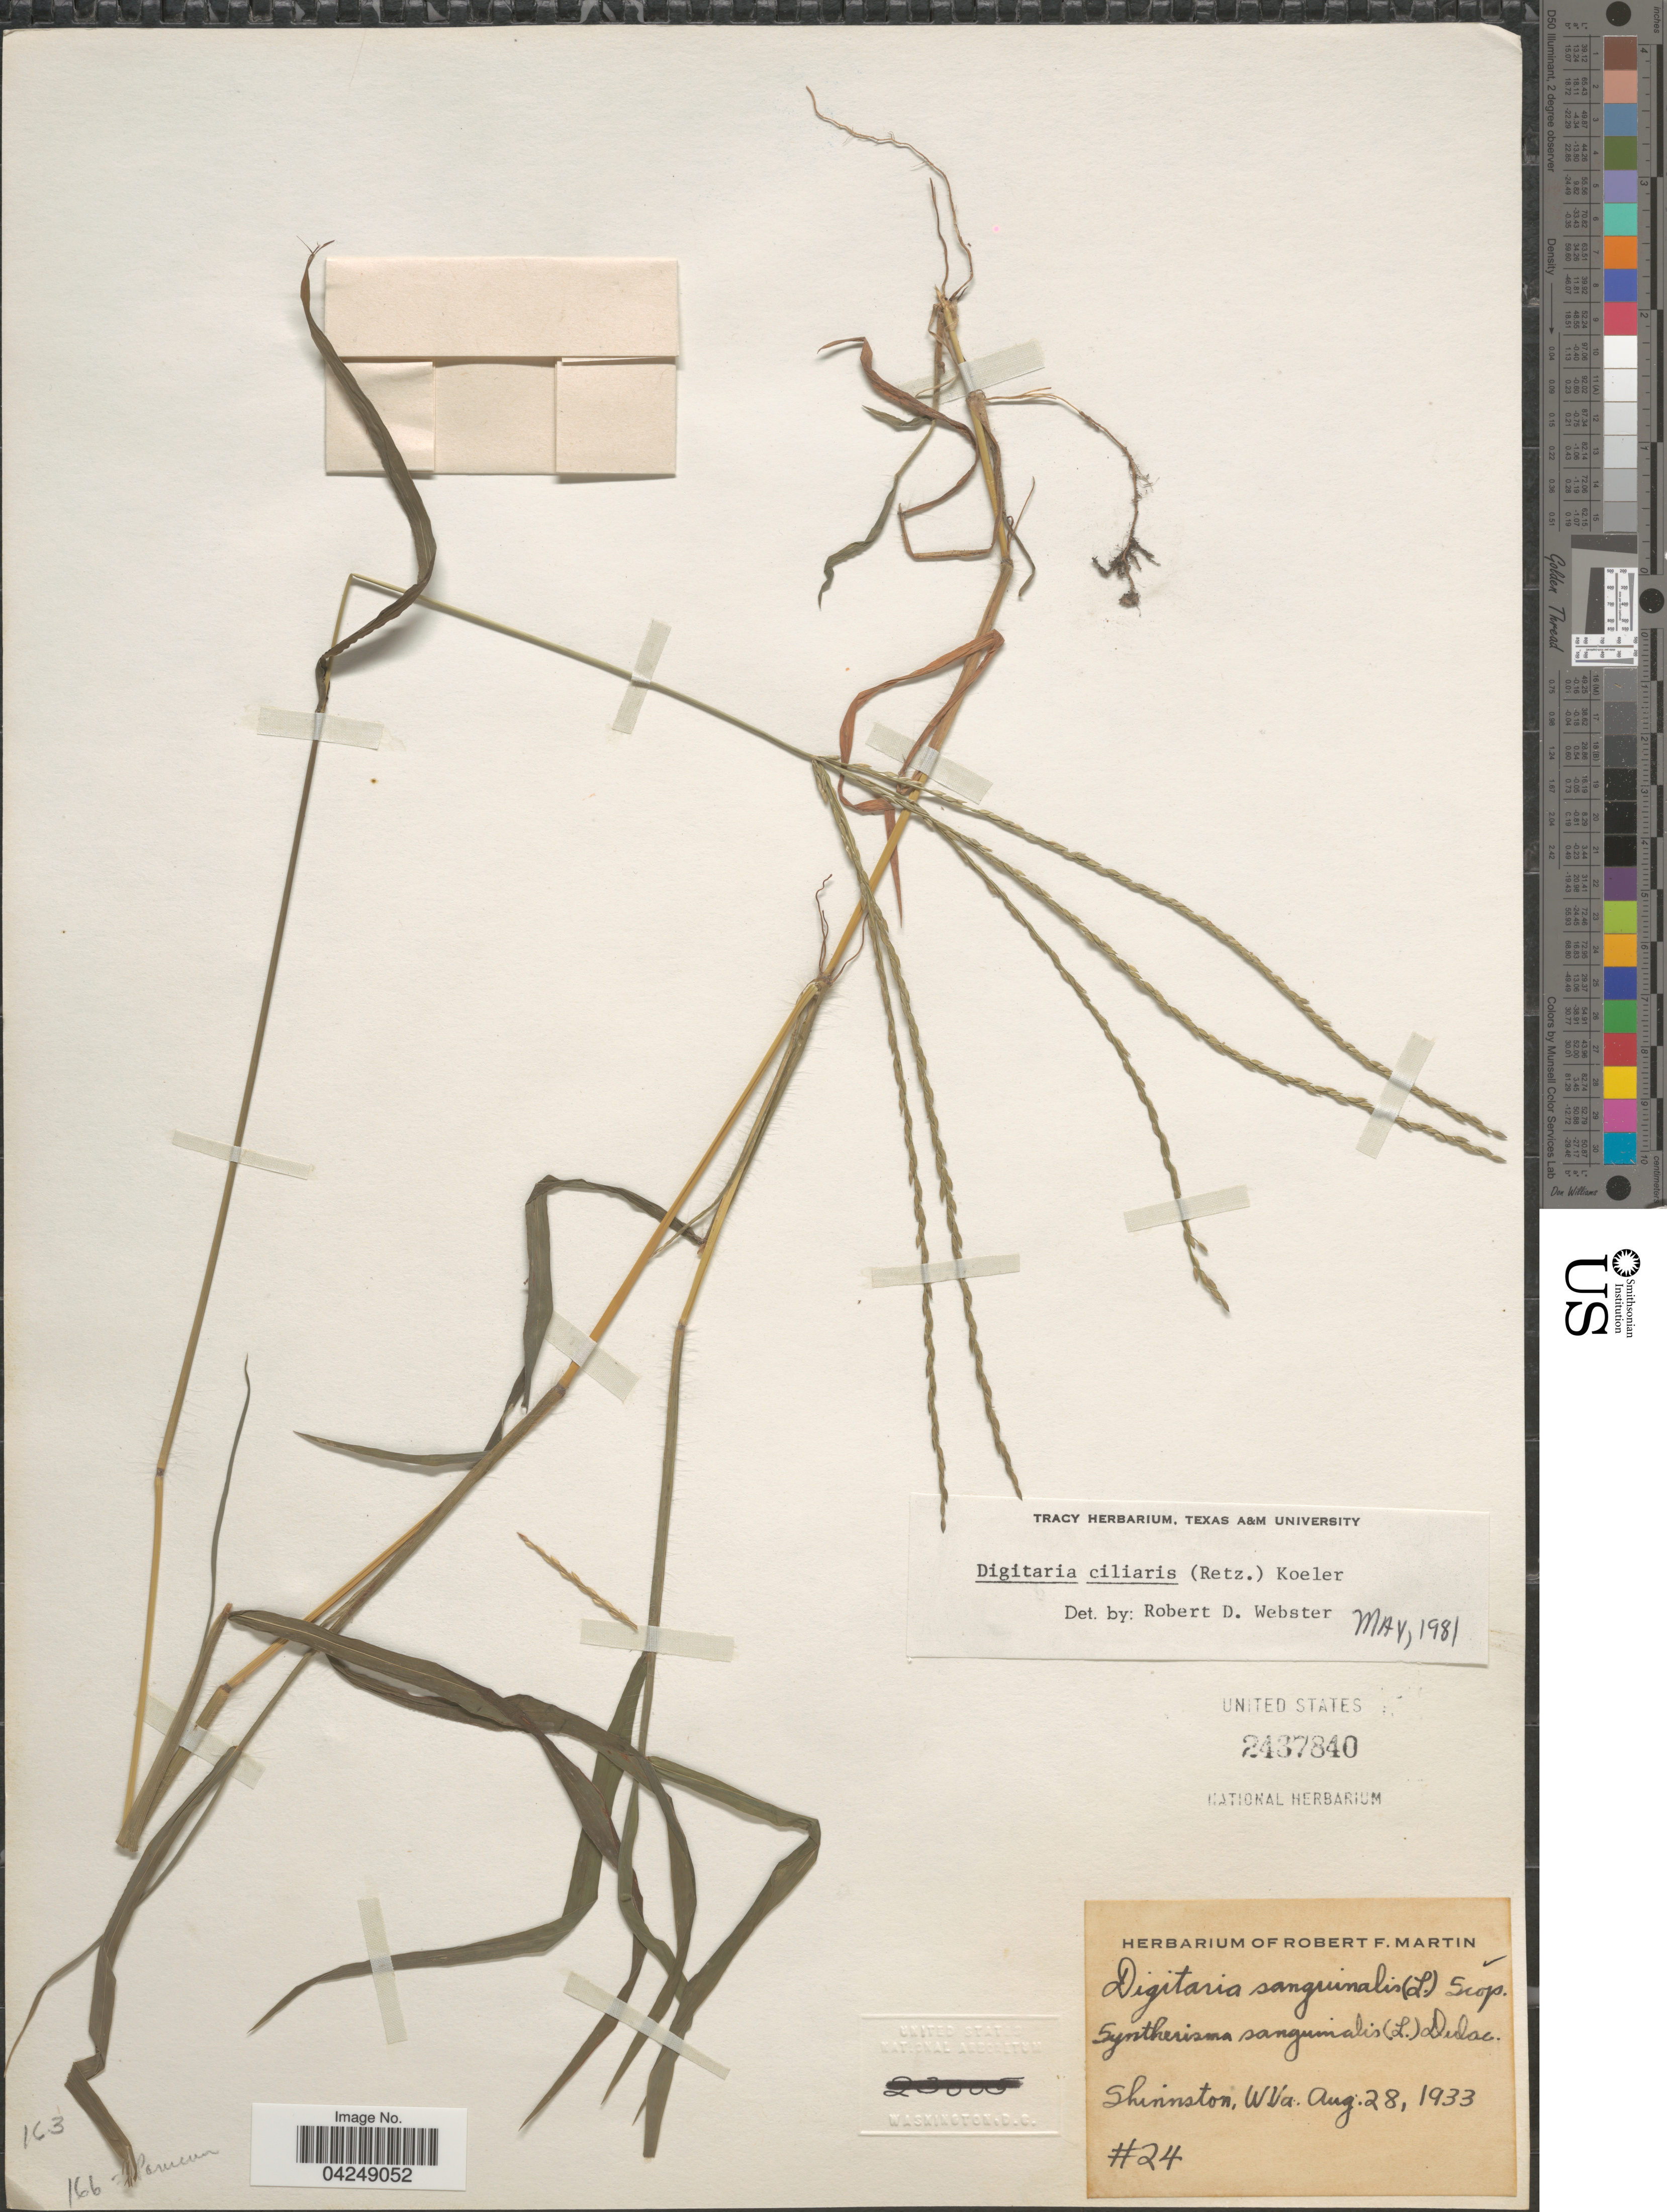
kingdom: Plantae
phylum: Tracheophyta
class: Liliopsida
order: Poales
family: Poaceae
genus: Digitaria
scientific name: Digitaria ciliaris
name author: (Retz.) Koeler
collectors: Ex herb. Robert F. Martin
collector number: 24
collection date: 1933-08-28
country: United States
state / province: West Virginia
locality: Shinnston.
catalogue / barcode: US 2437840